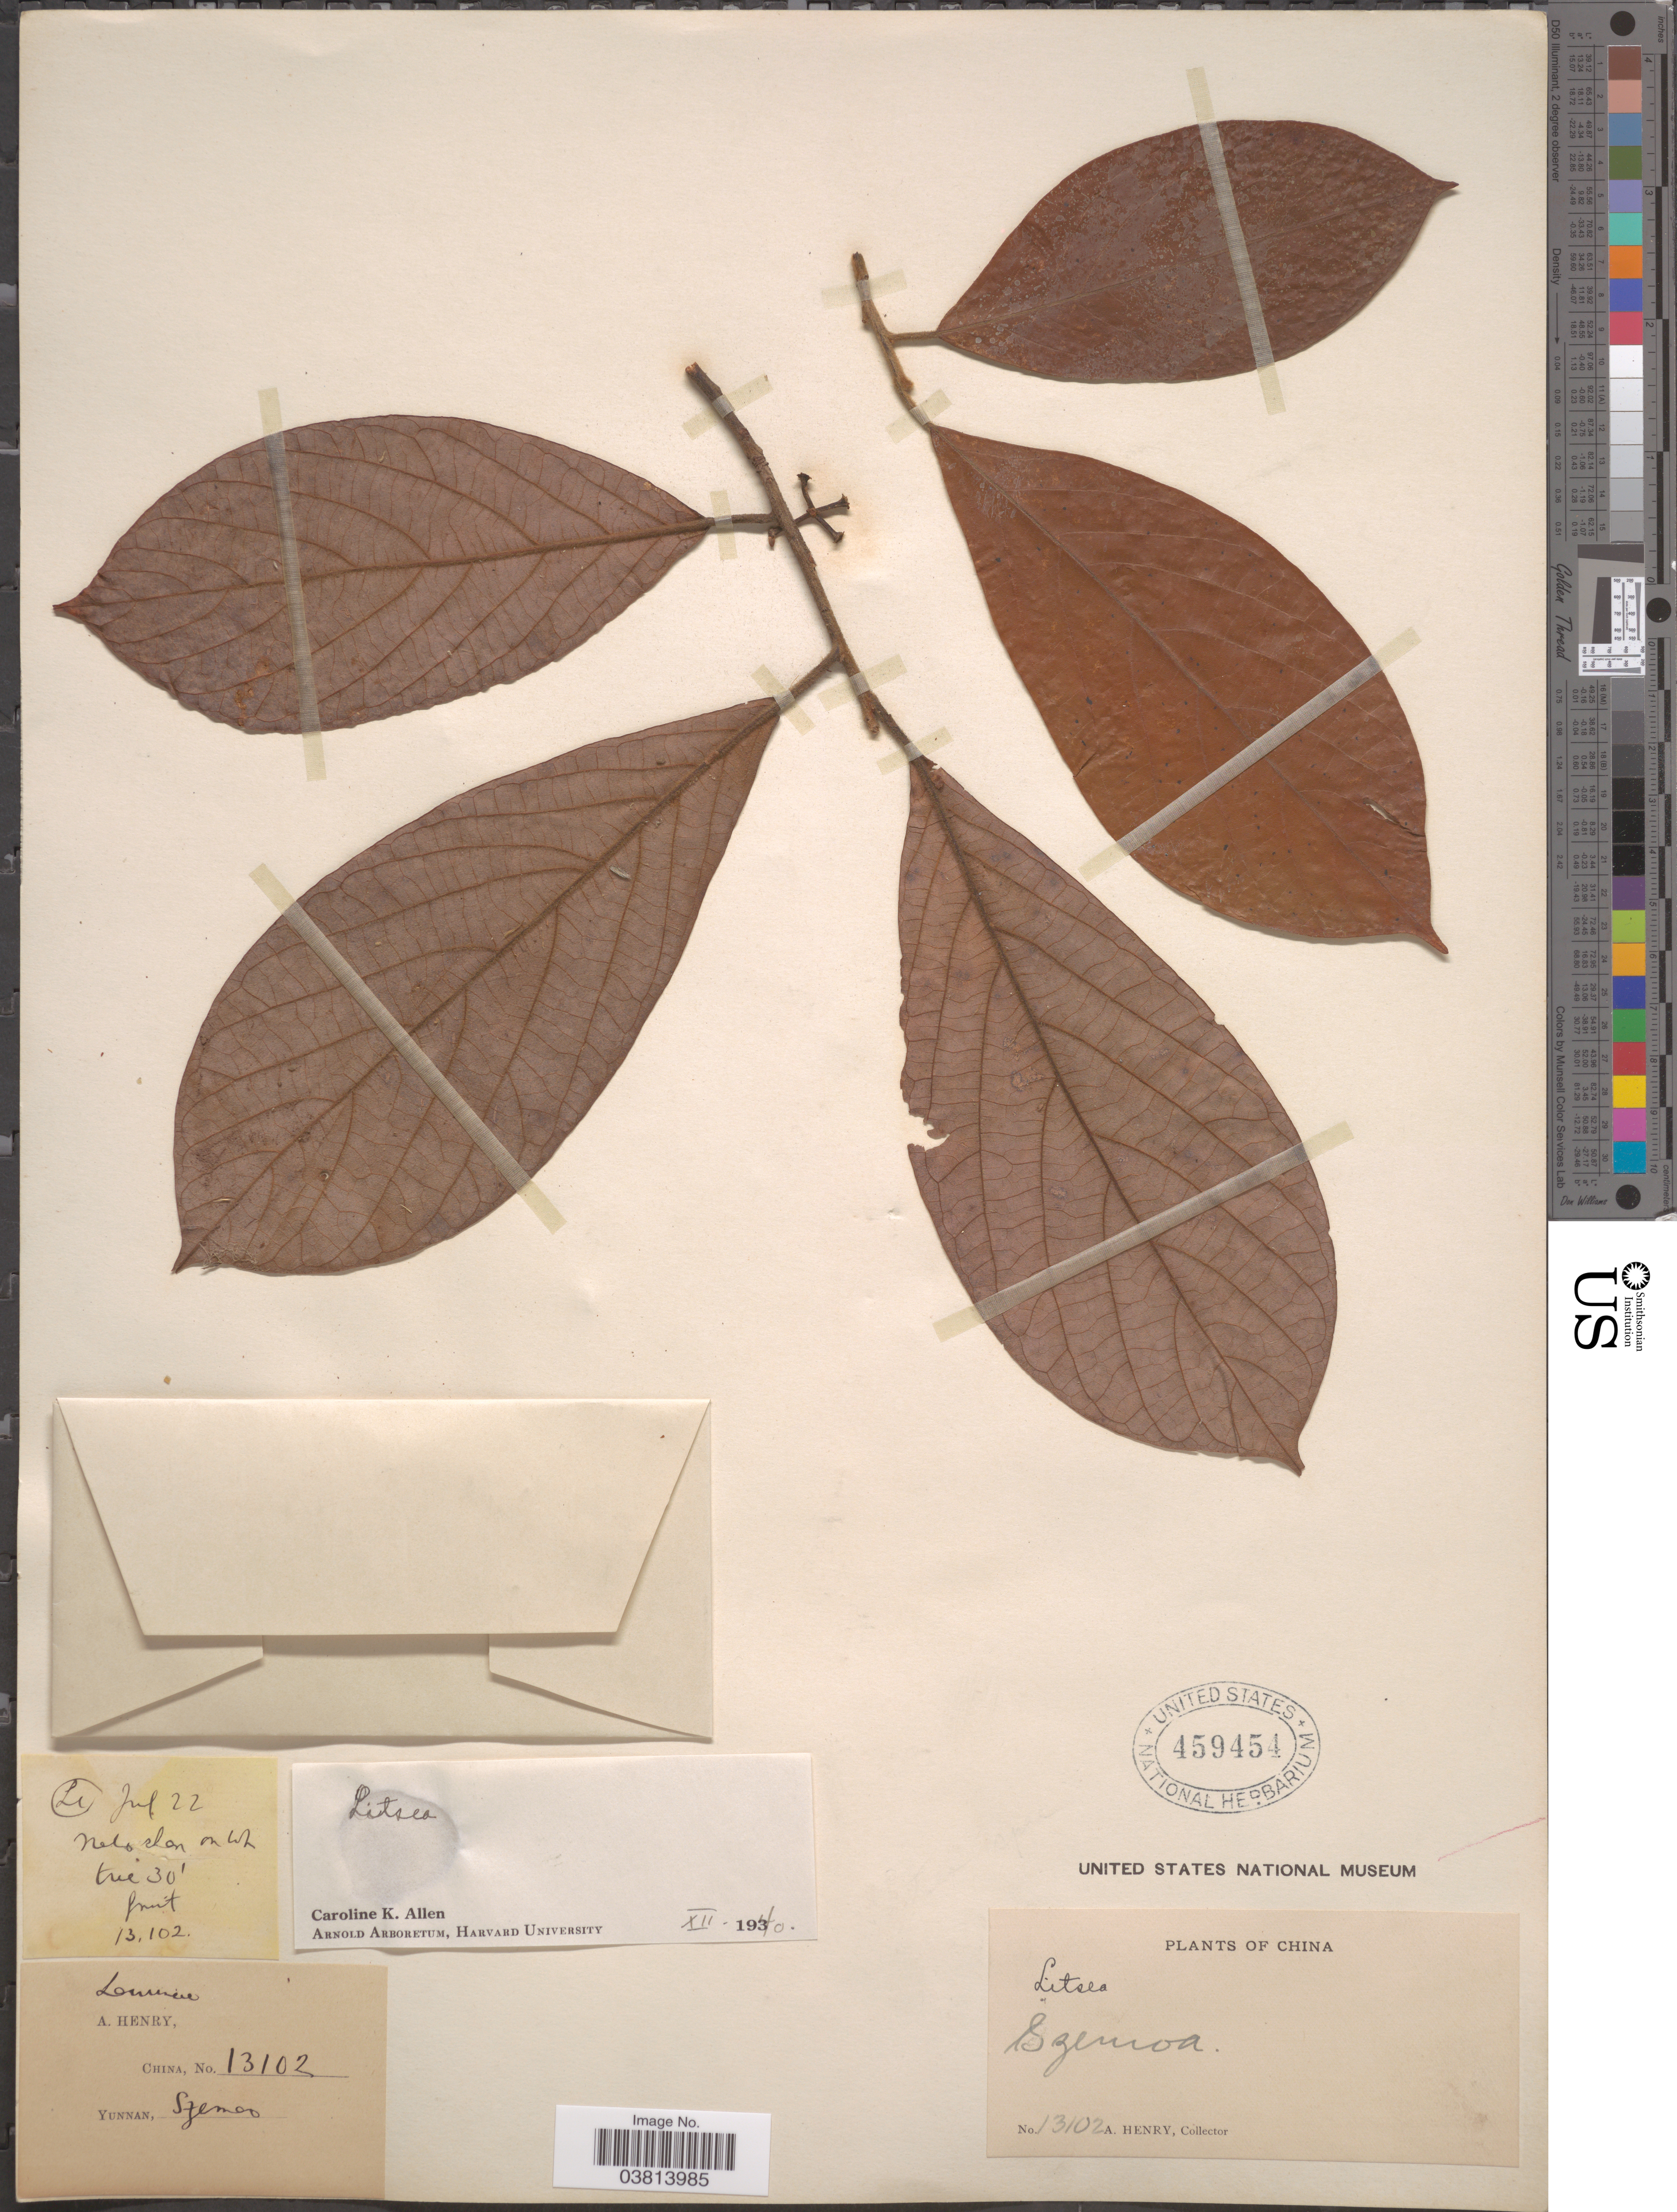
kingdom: Plantae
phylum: Tracheophyta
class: Magnoliopsida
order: Laurales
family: Lauraceae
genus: Litsea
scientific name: Litsea sp.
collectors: A. Henry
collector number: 13102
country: China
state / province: Yunnan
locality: Szemoa. Nelo shen. Li.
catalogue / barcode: US 459454